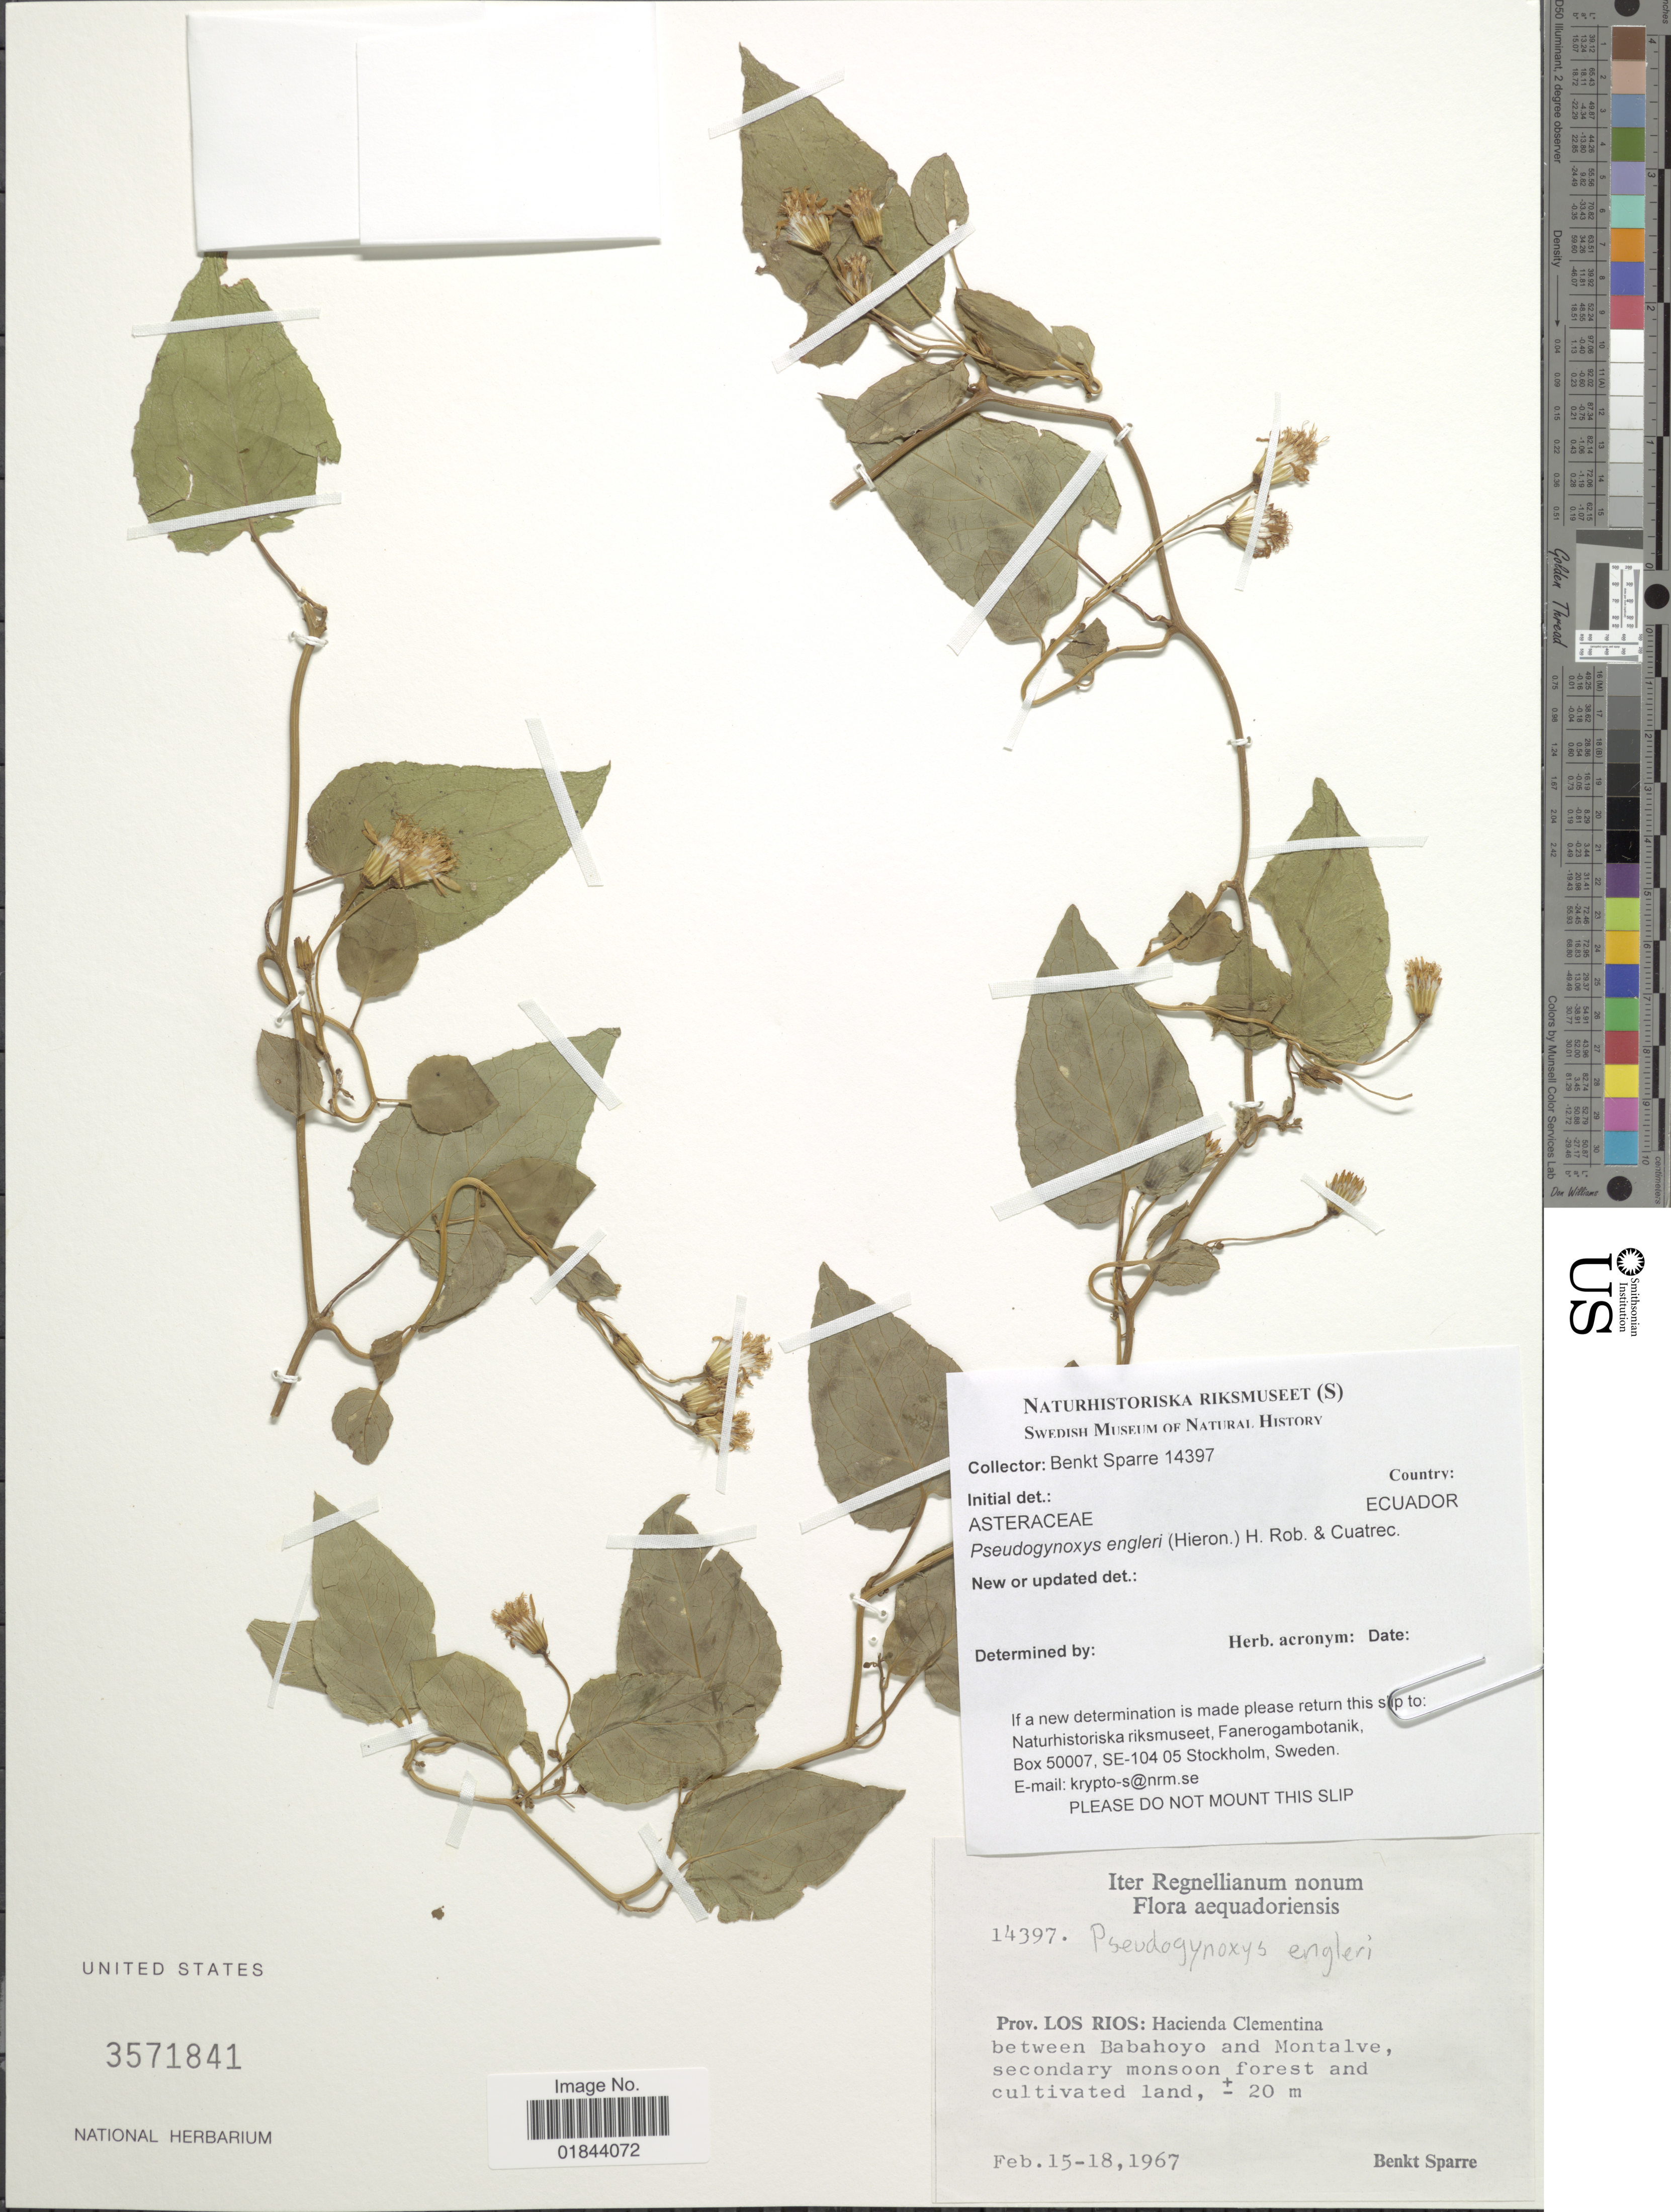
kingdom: Plantae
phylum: Tracheophyta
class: Magnoliopsida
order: Asterales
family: Asteraceae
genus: Pseudogynoxys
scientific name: Pseudogynoxys engleri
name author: (Hieron.) H. Rob. & Cuatrec.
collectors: B. Sparre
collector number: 14397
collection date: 1967-02-15/1967-02-18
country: Ecuador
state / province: Los Ríos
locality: Hacienda Clementina between Babahoyo and Montalve, secondary monsoon forest and cultivated land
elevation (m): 20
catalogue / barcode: US 3571841